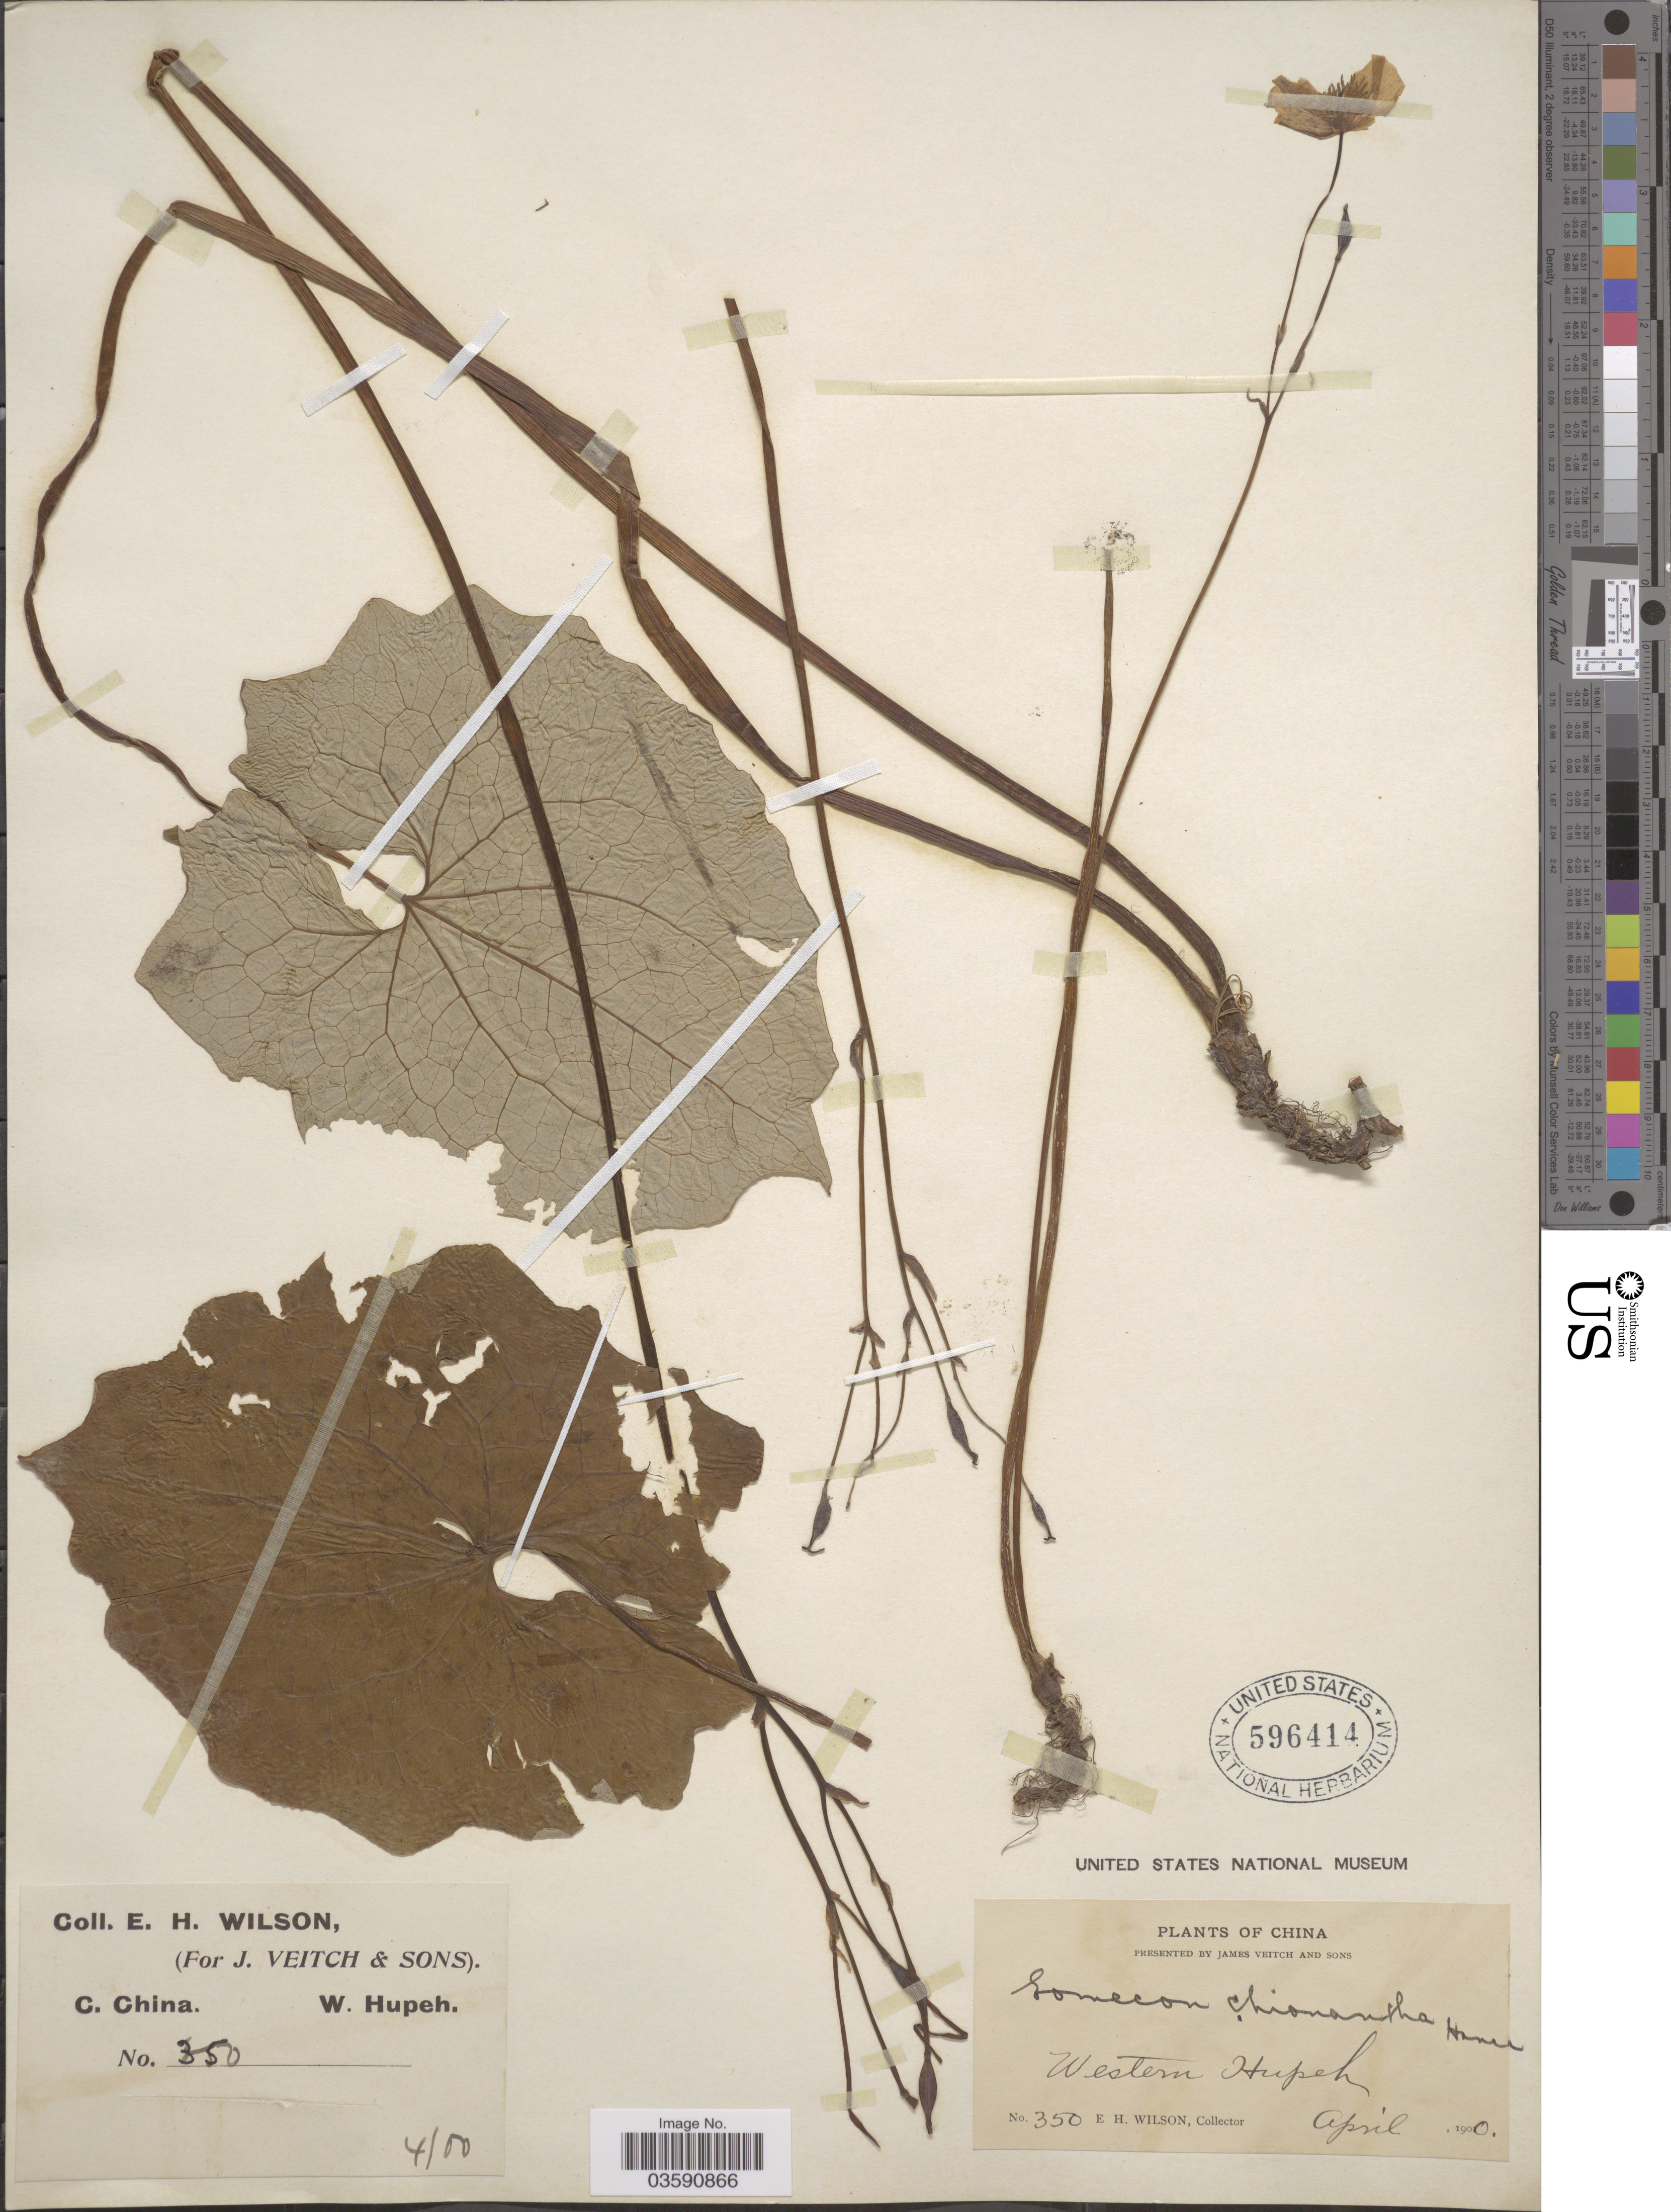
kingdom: Plantae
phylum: Tracheophyta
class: Magnoliopsida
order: Ranunculales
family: Papaveraceae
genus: Eomecon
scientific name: Eomecon chionantha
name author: Hance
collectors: E. Wilson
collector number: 350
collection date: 1900-04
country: China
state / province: Hubei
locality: C. China. Western Hupeh.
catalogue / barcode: US 596414